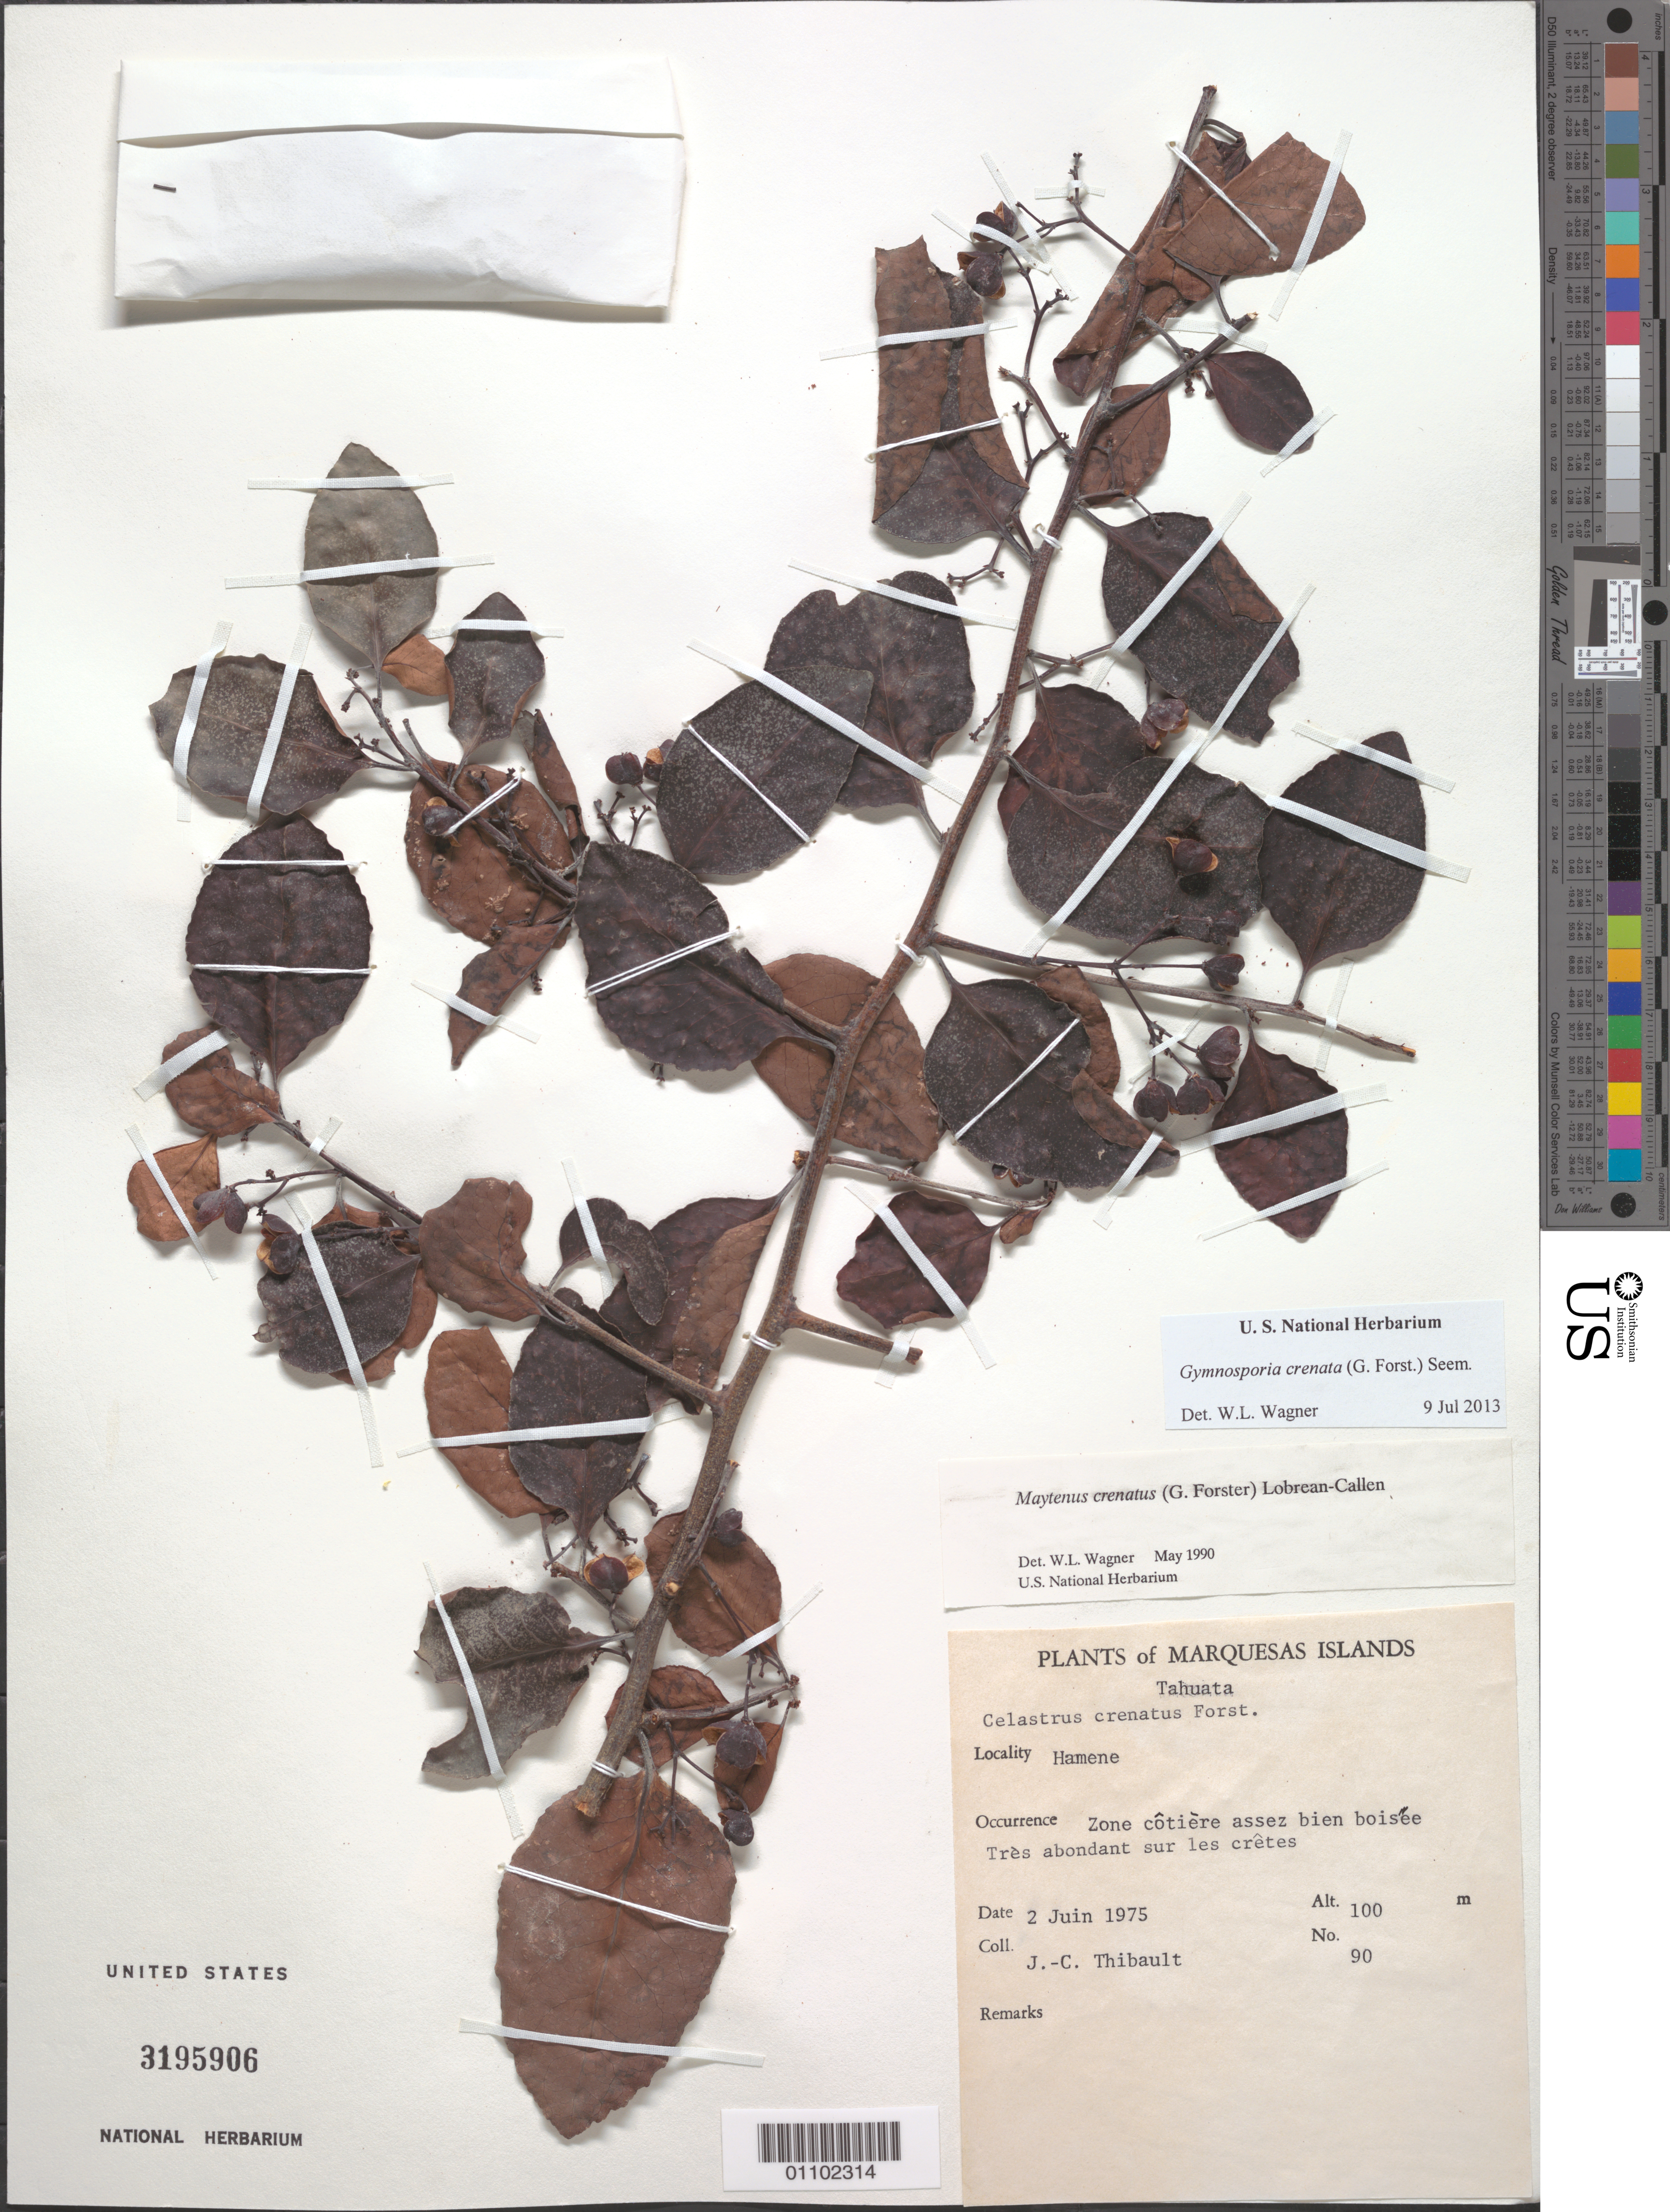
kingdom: Plantae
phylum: Tracheophyta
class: Magnoliopsida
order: Celastrales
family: Celastraceae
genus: Gymnosporia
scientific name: Gymnosporia crenata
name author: (G. Forst.) Seem.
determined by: Wagner, W. L., (BOT), Smithsonian Institution - National Museum of Natural History (UNITED STATES)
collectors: J. Thibault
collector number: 90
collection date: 1975-06-02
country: French Polynesia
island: Tahuata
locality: Hamene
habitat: h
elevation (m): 100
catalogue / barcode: US 3195906